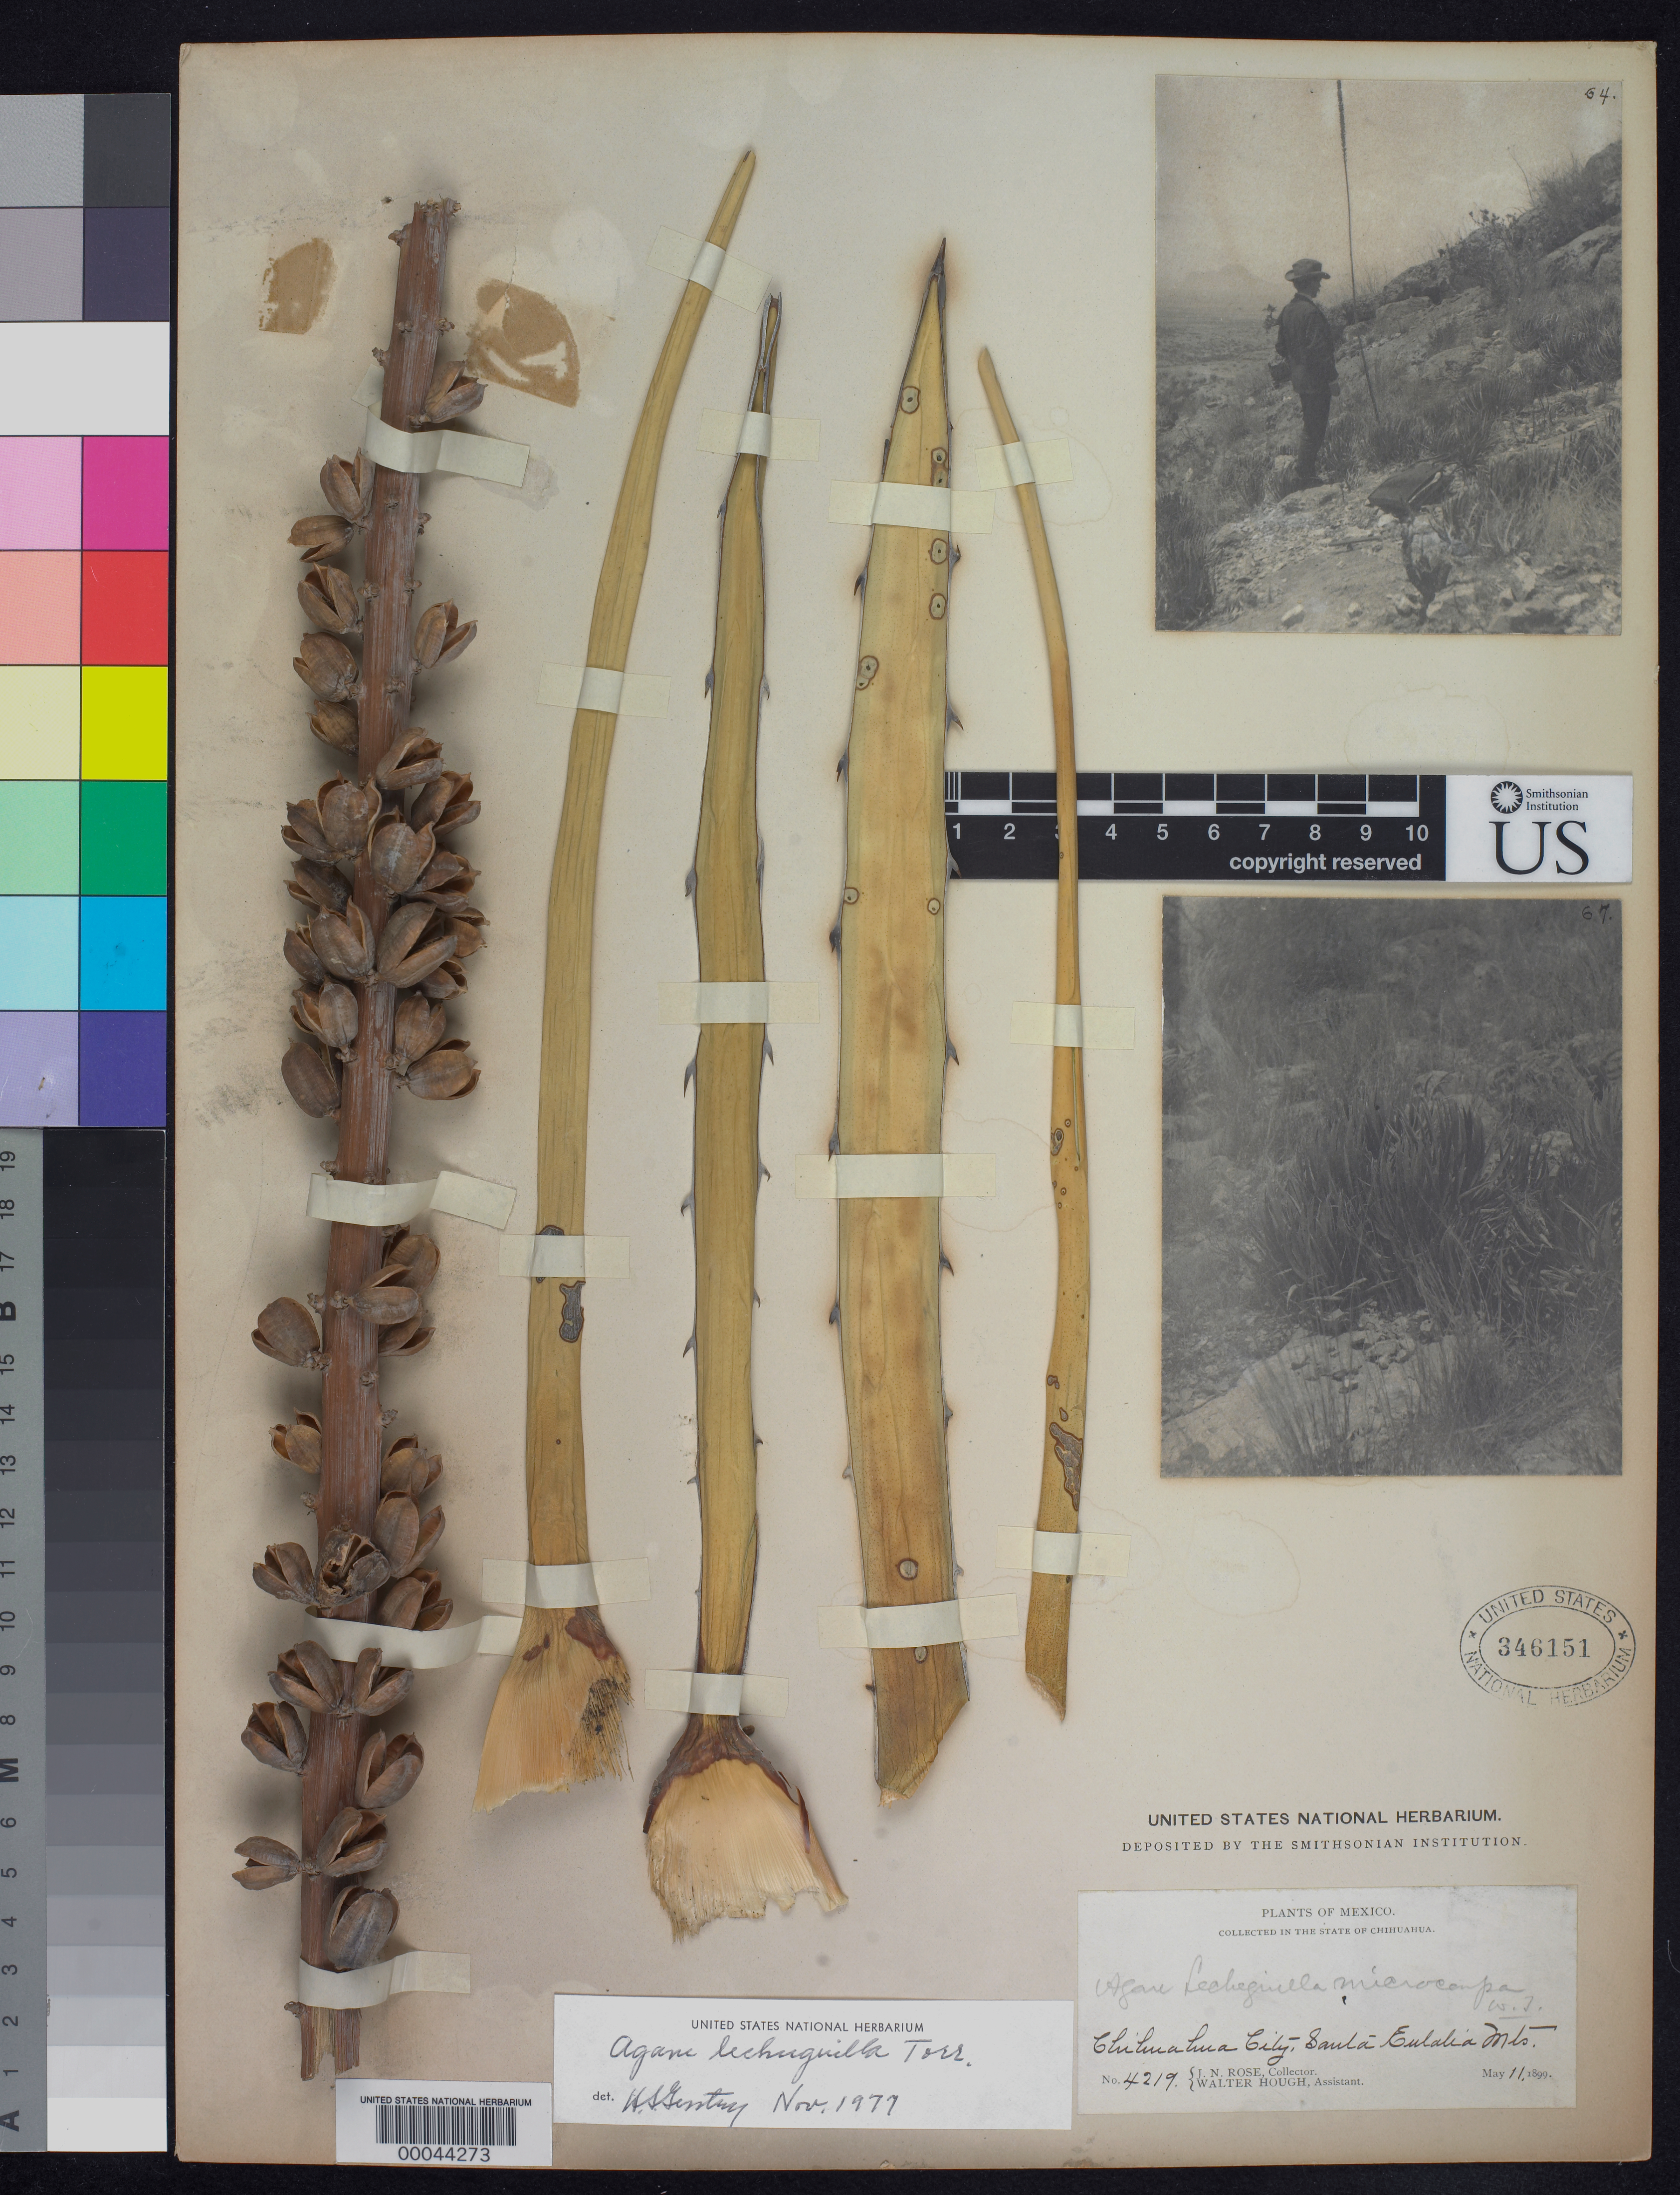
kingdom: Plantae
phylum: Tracheophyta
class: Liliopsida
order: Asparagales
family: Asparagaceae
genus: Agave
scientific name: Agave lechuguilla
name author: Torr.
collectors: J. N. Rose & W. Hough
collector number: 4219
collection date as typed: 11 May 1899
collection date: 1899-05-11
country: Mexico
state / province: Chihuahua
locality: Chihuahua City, Santa Eulalia Mts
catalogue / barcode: US 346151